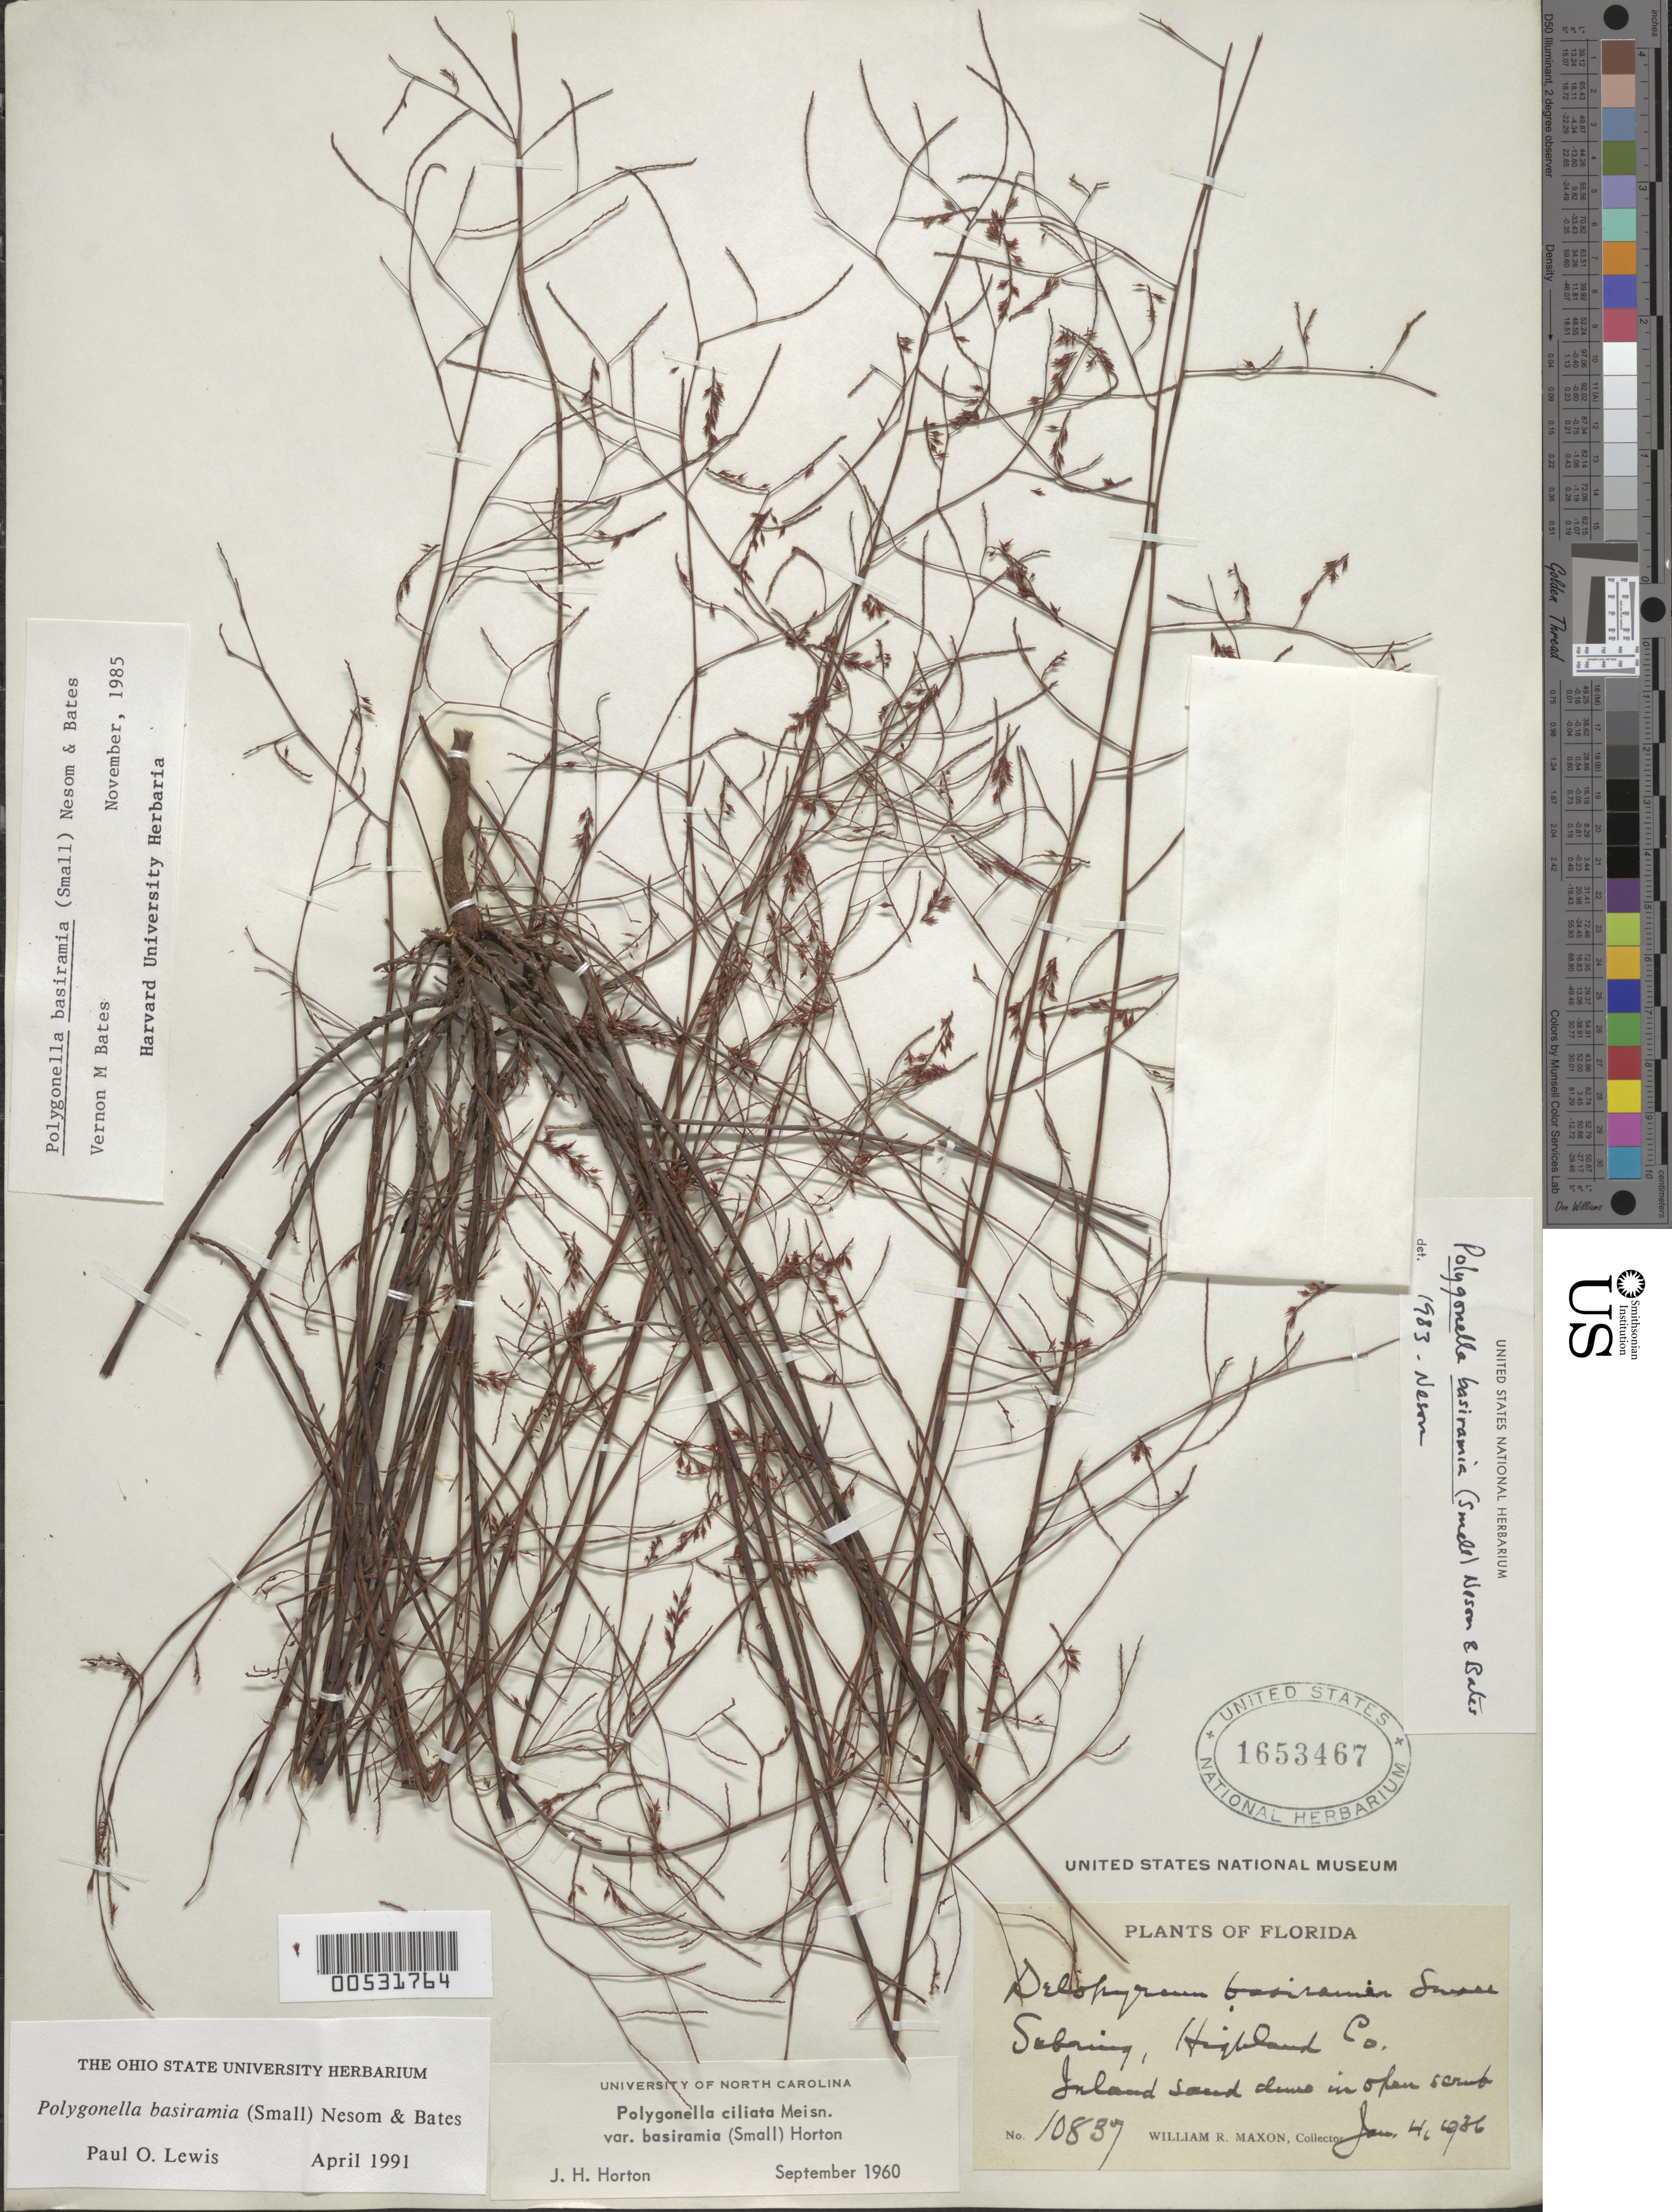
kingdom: Plantae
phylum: Tracheophyta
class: Magnoliopsida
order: Caryophyllales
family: Polygonaceae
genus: Polygonella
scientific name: Polygonella basiramia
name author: (Small) G.L. Nesom & V.M. Bates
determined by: Lewis, P. O.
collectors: W. R. Maxon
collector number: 10837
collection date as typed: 04 Jan 1936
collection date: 1936-01-04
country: United States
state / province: Florida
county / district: Highlands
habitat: Inland sand dunes in open scrub.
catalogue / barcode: US 1653467